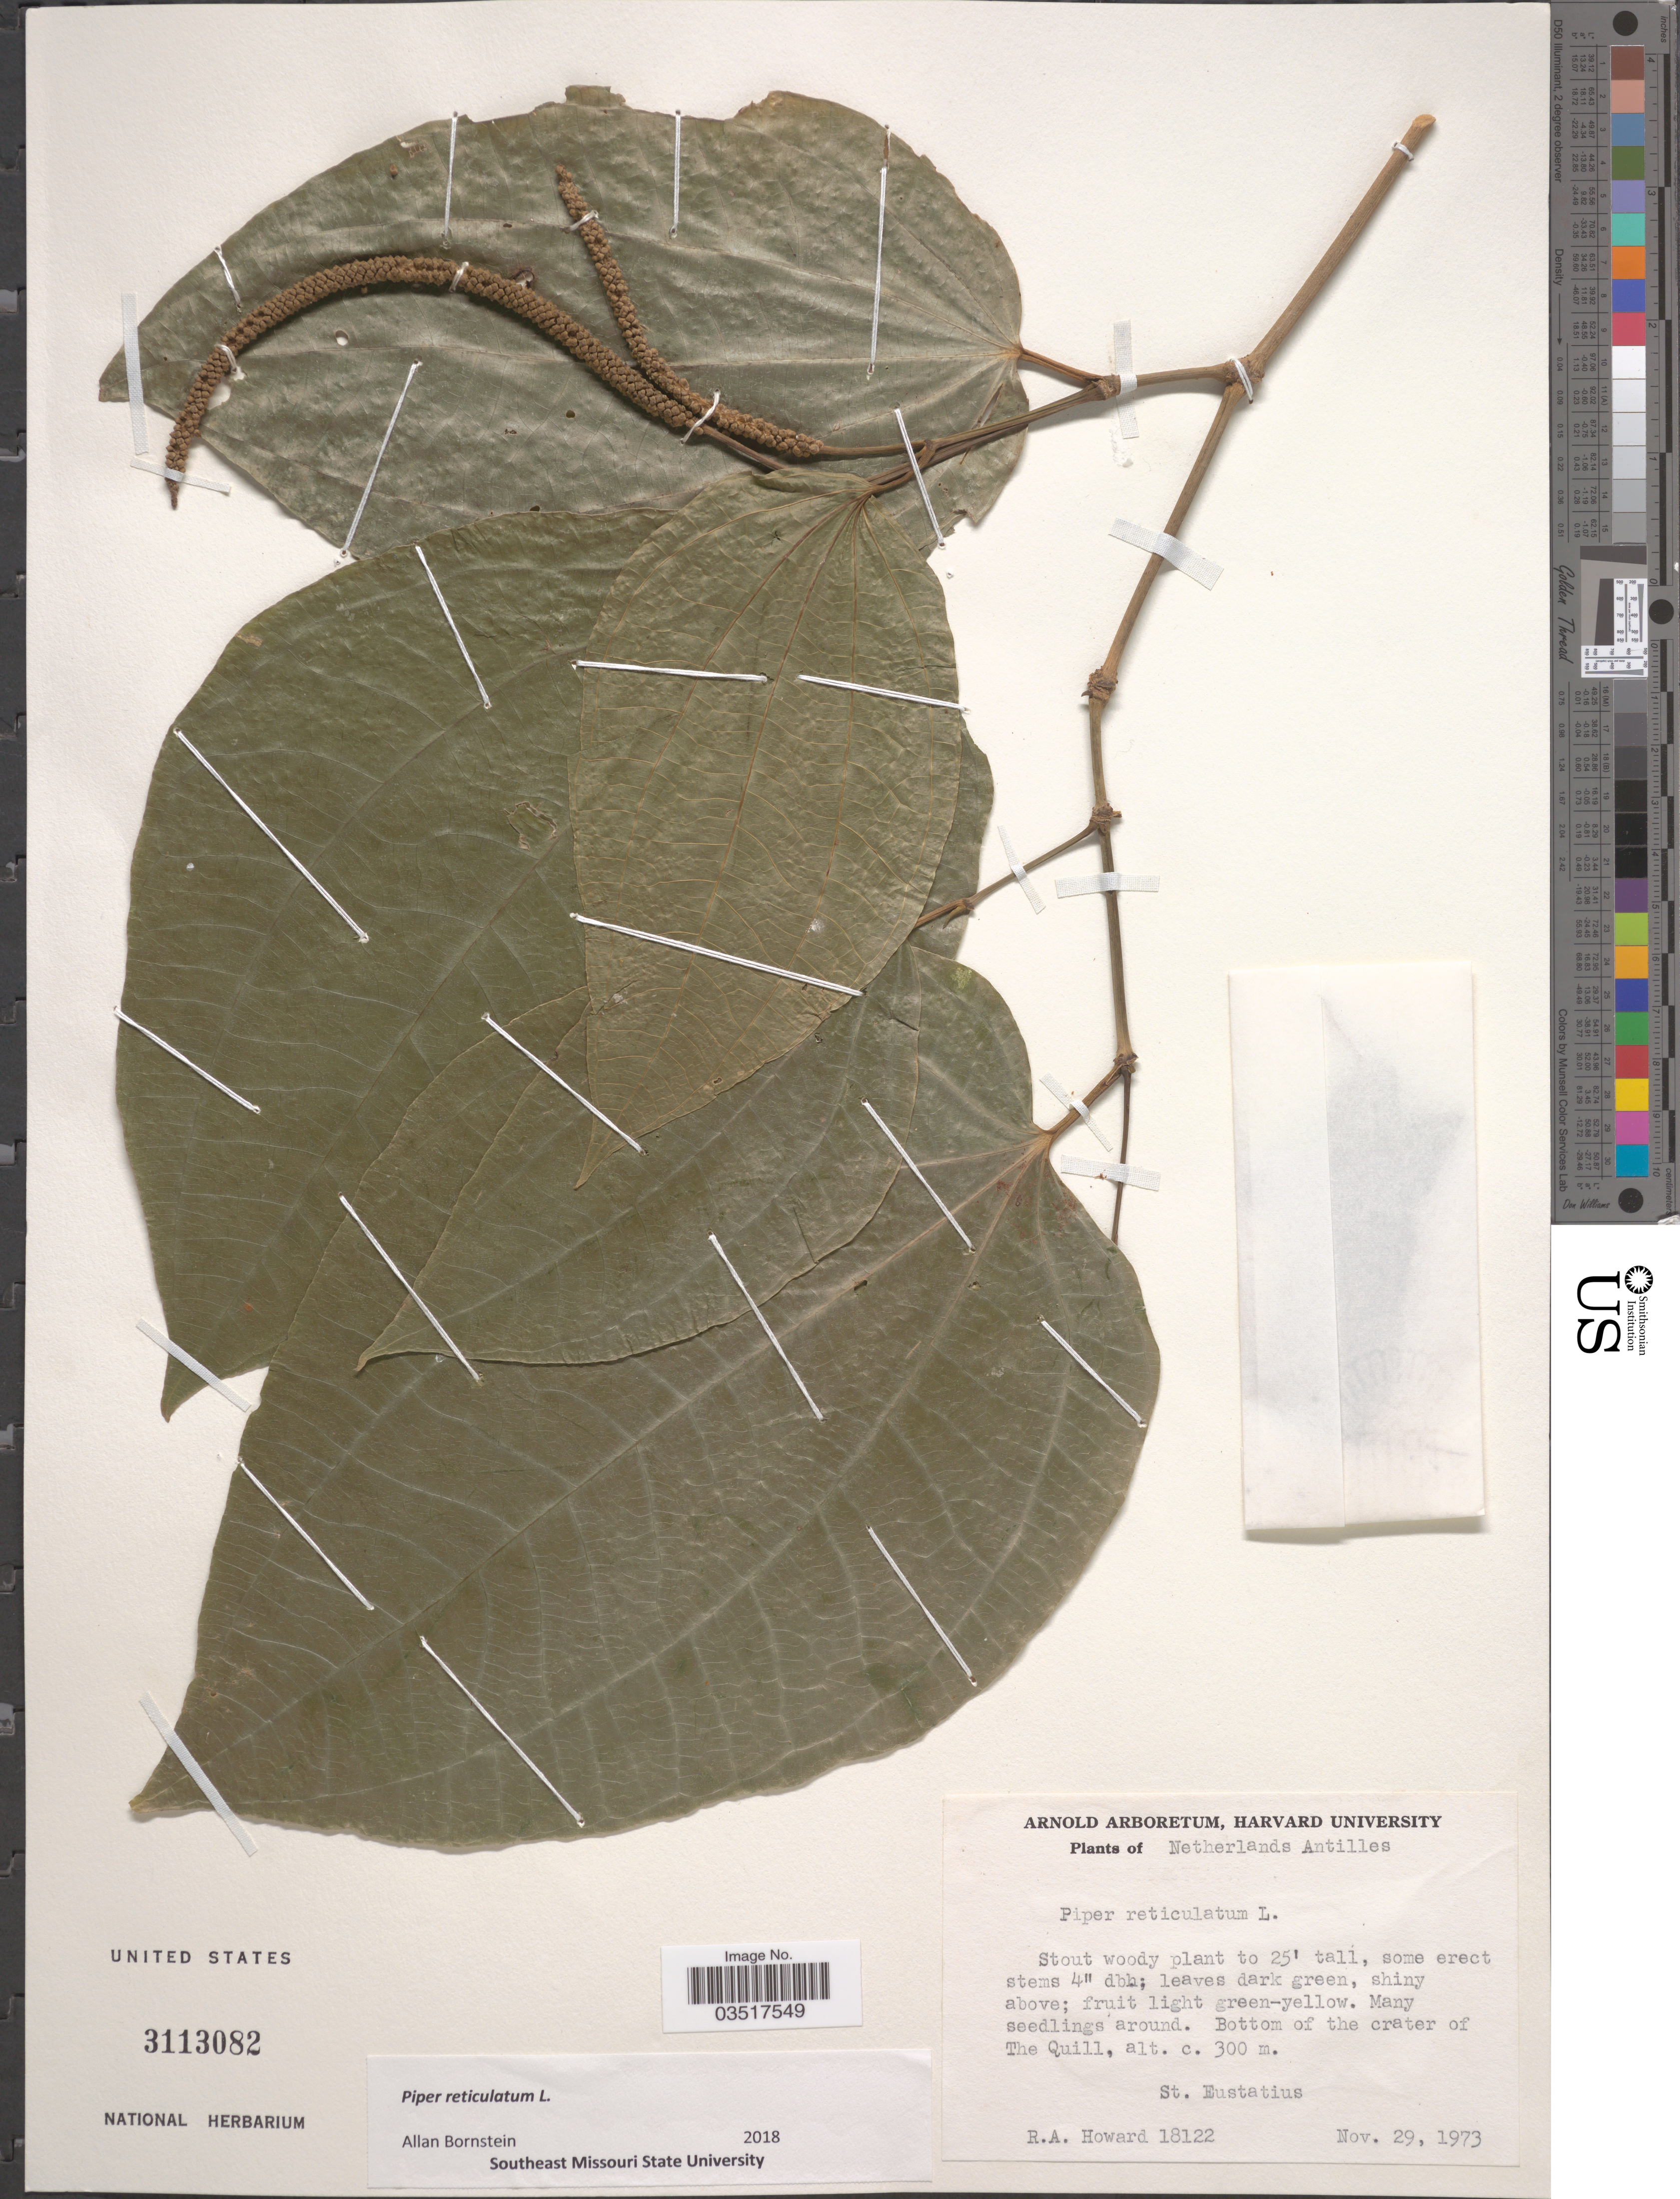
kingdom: Plantae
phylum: Tracheophyta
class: Magnoliopsida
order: Piperales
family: Piperaceae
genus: Piper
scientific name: Piper reticulatum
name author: L.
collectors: R. A. Howard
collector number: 18122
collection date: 1973-11-29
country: Netherlands Antilles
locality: Bottom of the crater of The Quill. St. Eustatius.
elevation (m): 300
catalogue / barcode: US 3113082